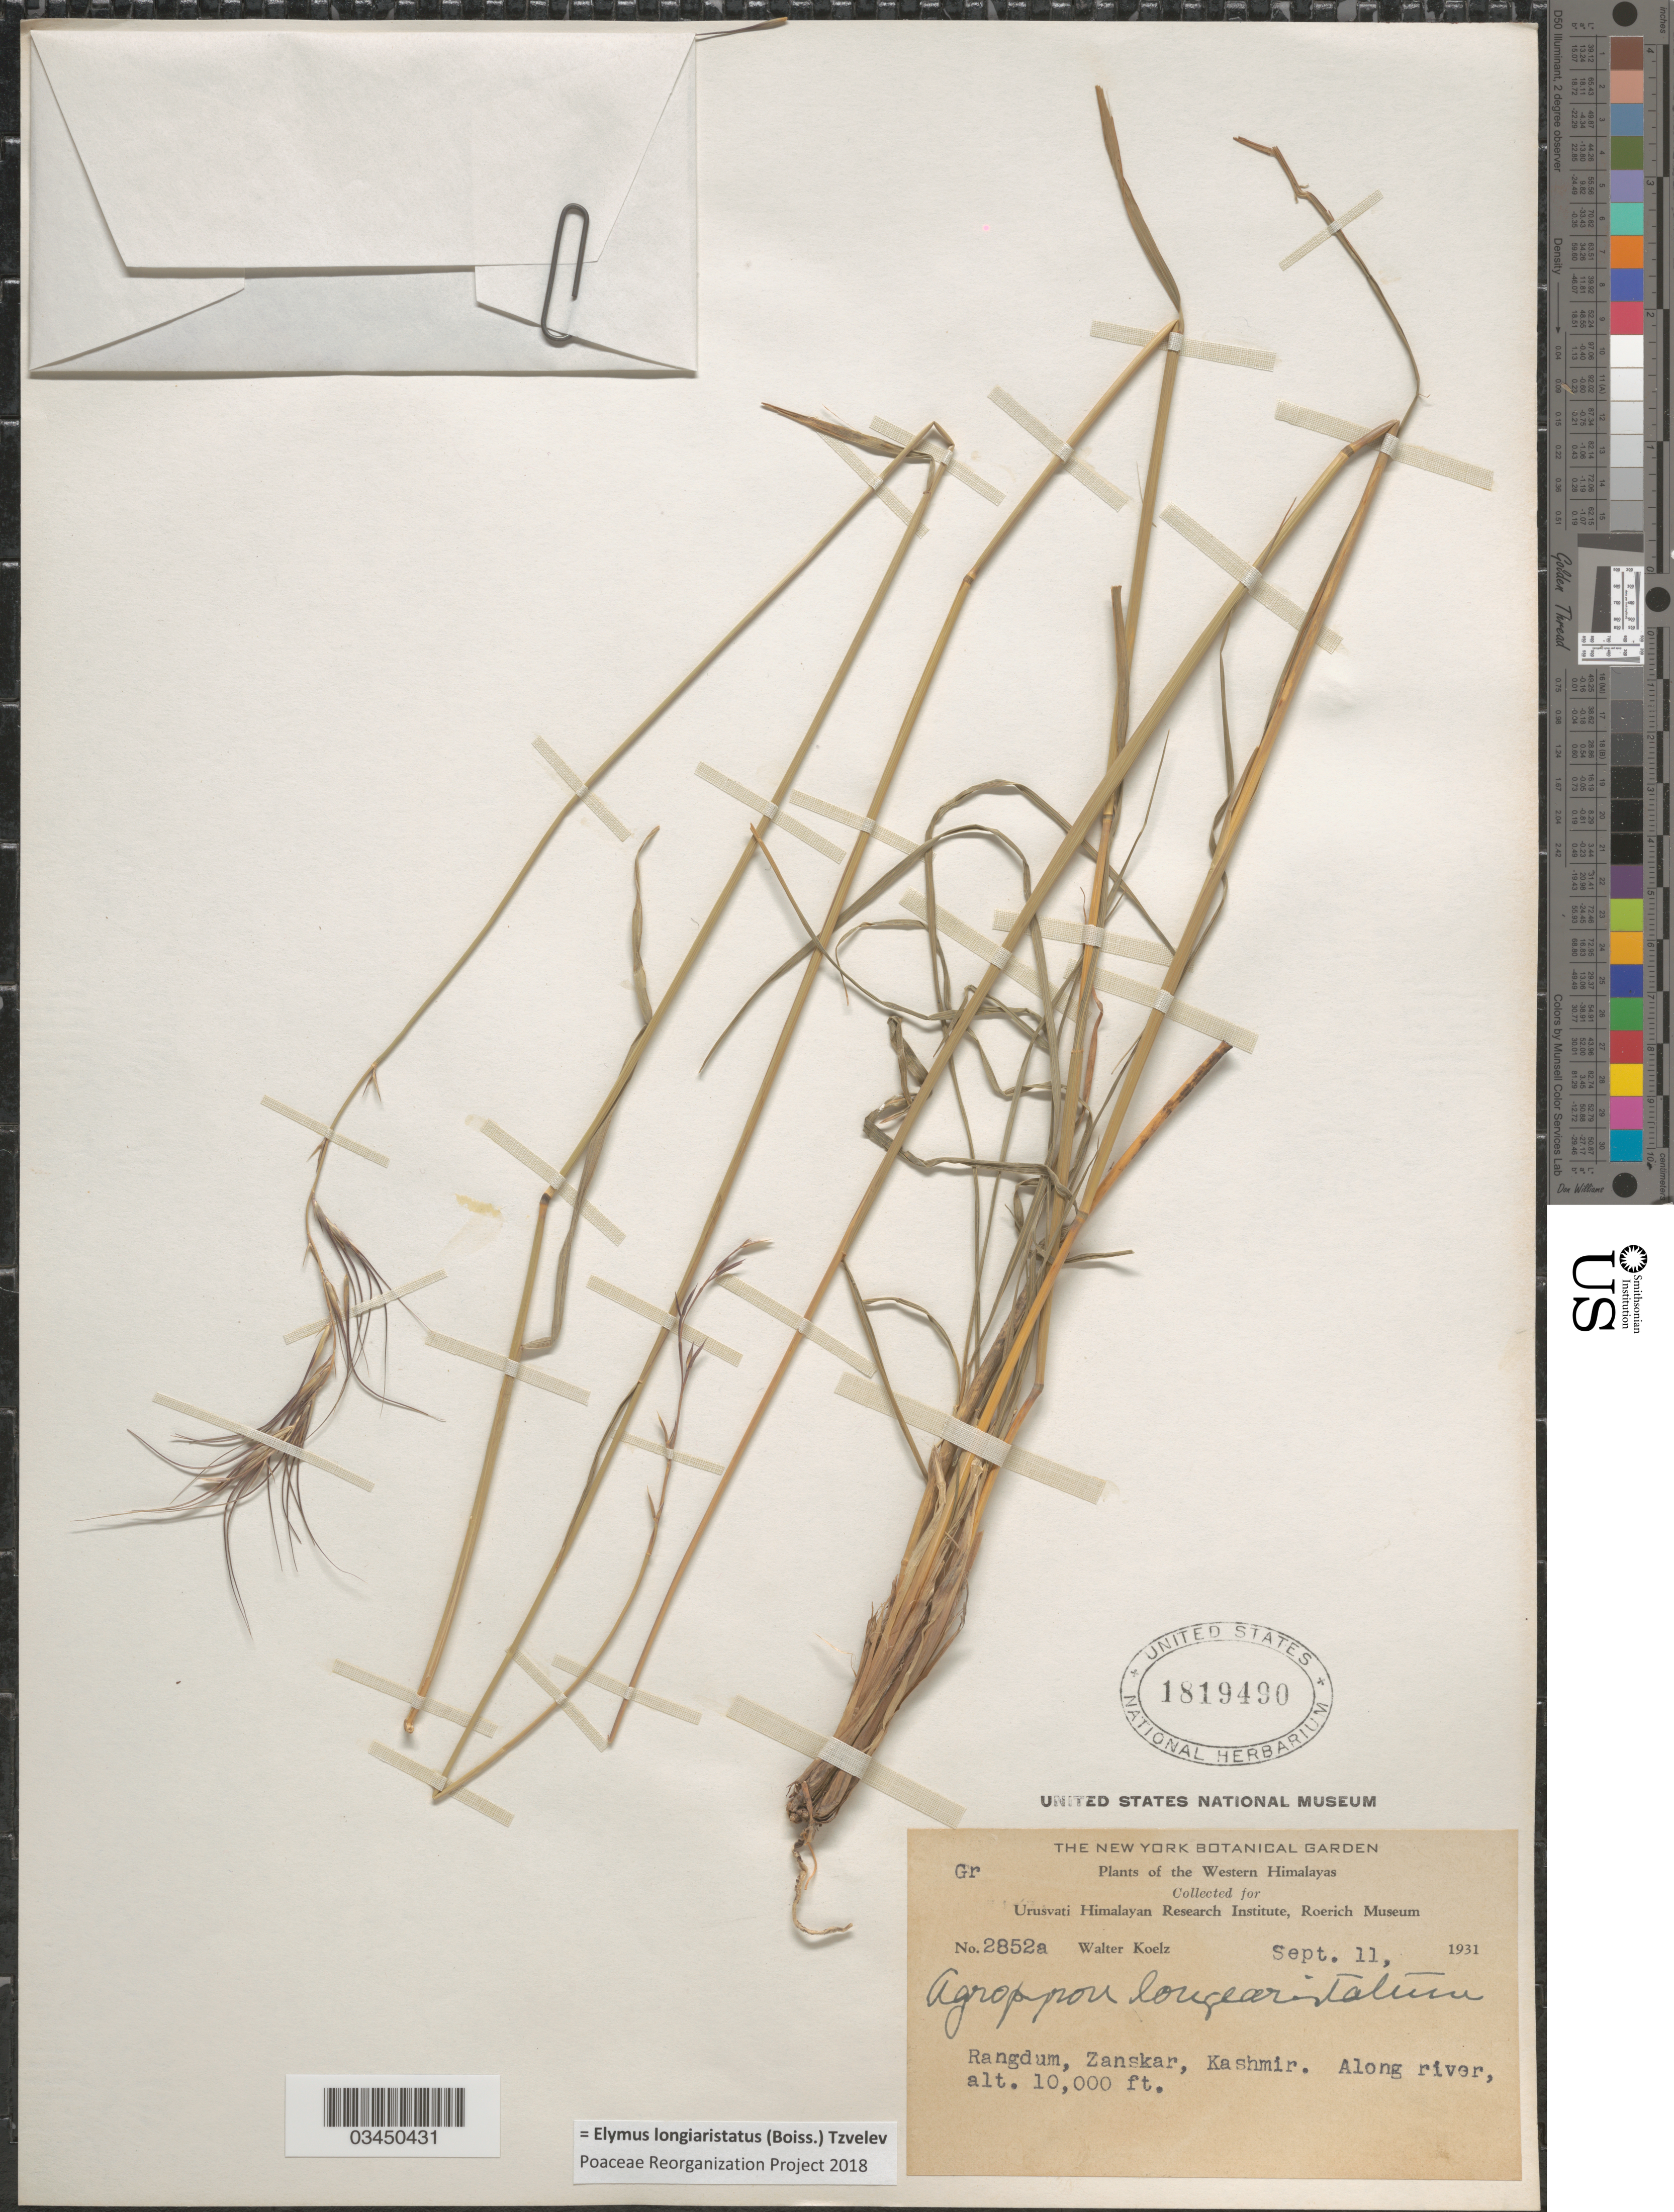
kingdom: Plantae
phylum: Tracheophyta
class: Liliopsida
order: Poales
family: Poaceae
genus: Elymus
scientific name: Elymus longiaristatus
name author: (Boiss.) Tzvelev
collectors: W. N. Koelz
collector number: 2852a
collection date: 1931-09-11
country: India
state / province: Jammu and Kashmir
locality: Western Himalayas. Rangdum, Zanskar, Kashmir. Along river.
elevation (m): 3048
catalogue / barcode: US 1819490